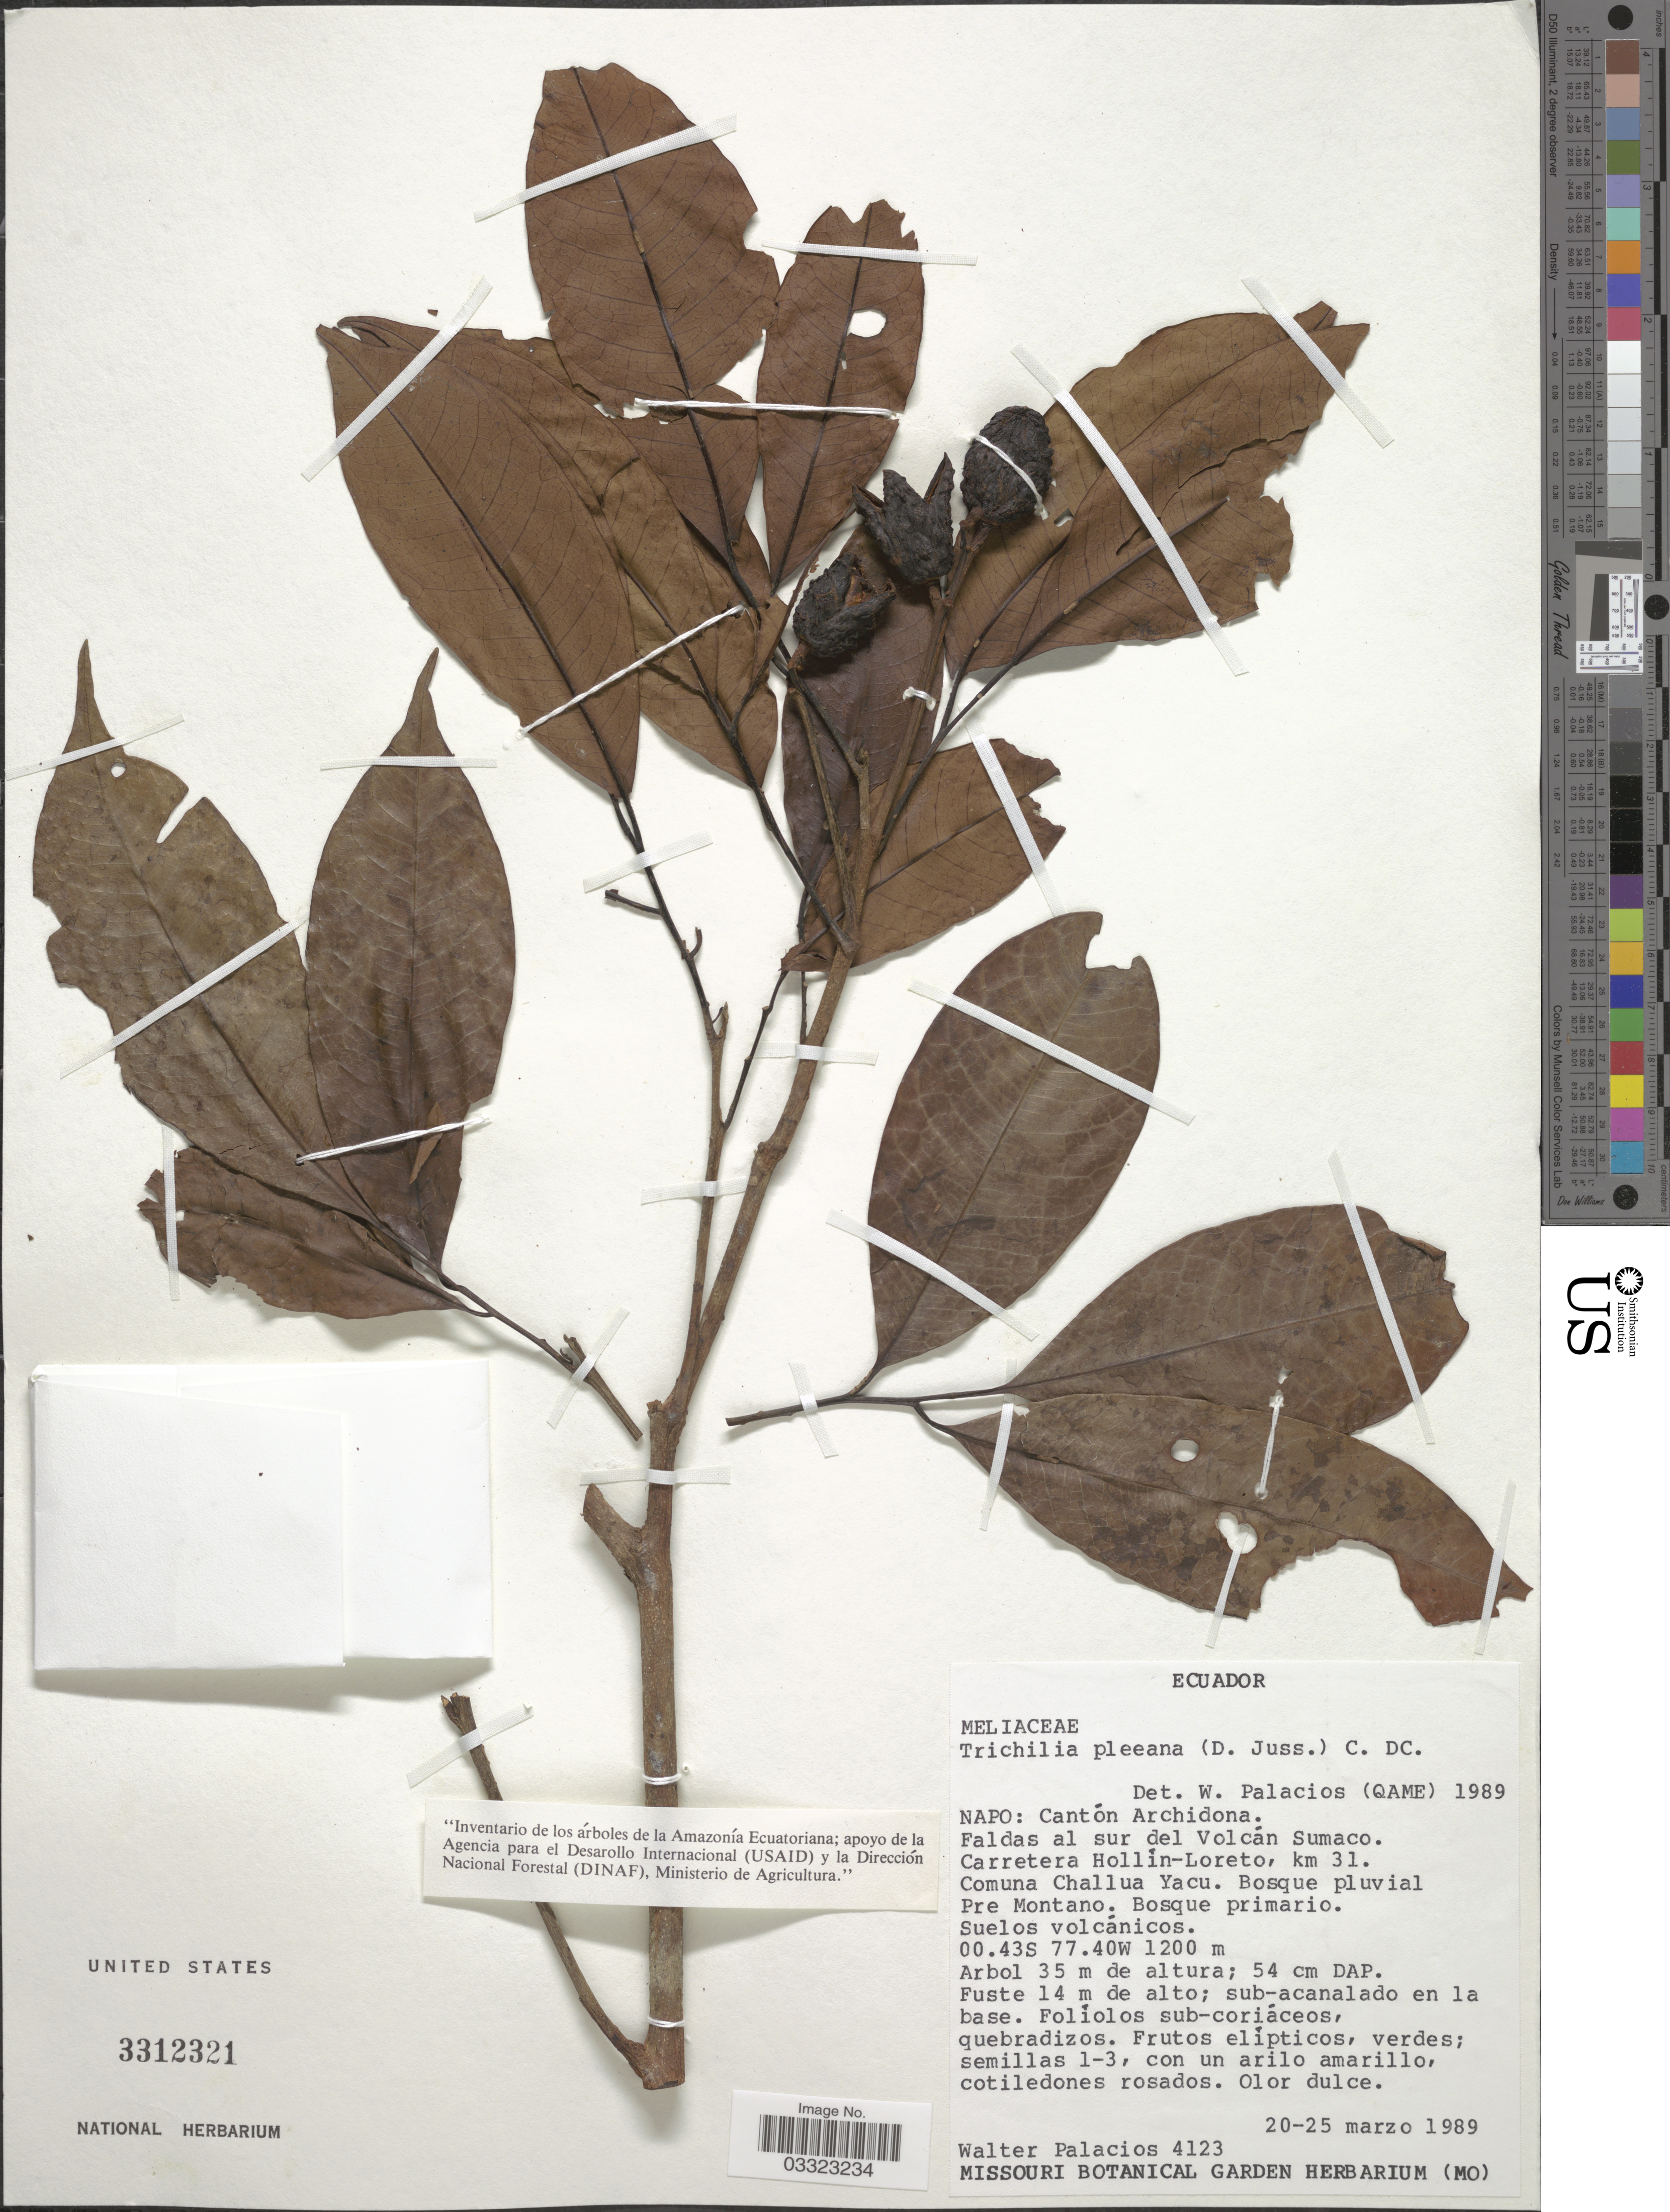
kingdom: Plantae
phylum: Tracheophyta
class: Magnoliopsida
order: Sapindales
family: Meliaceae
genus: Trichilia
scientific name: Trichilia pleeana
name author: (A. Juss.) C. DC.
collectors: W. Palacios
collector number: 4123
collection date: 1989-03-20/1989-03-25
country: Ecuador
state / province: Napo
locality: Cantón Archidona. Faldas al sur del Volcán Sumaco. Carretera Hollín-Loreto, km 31. Comuna Challua Yacu. Bosque pluvial Pre Montano.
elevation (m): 1200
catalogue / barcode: US 3312321